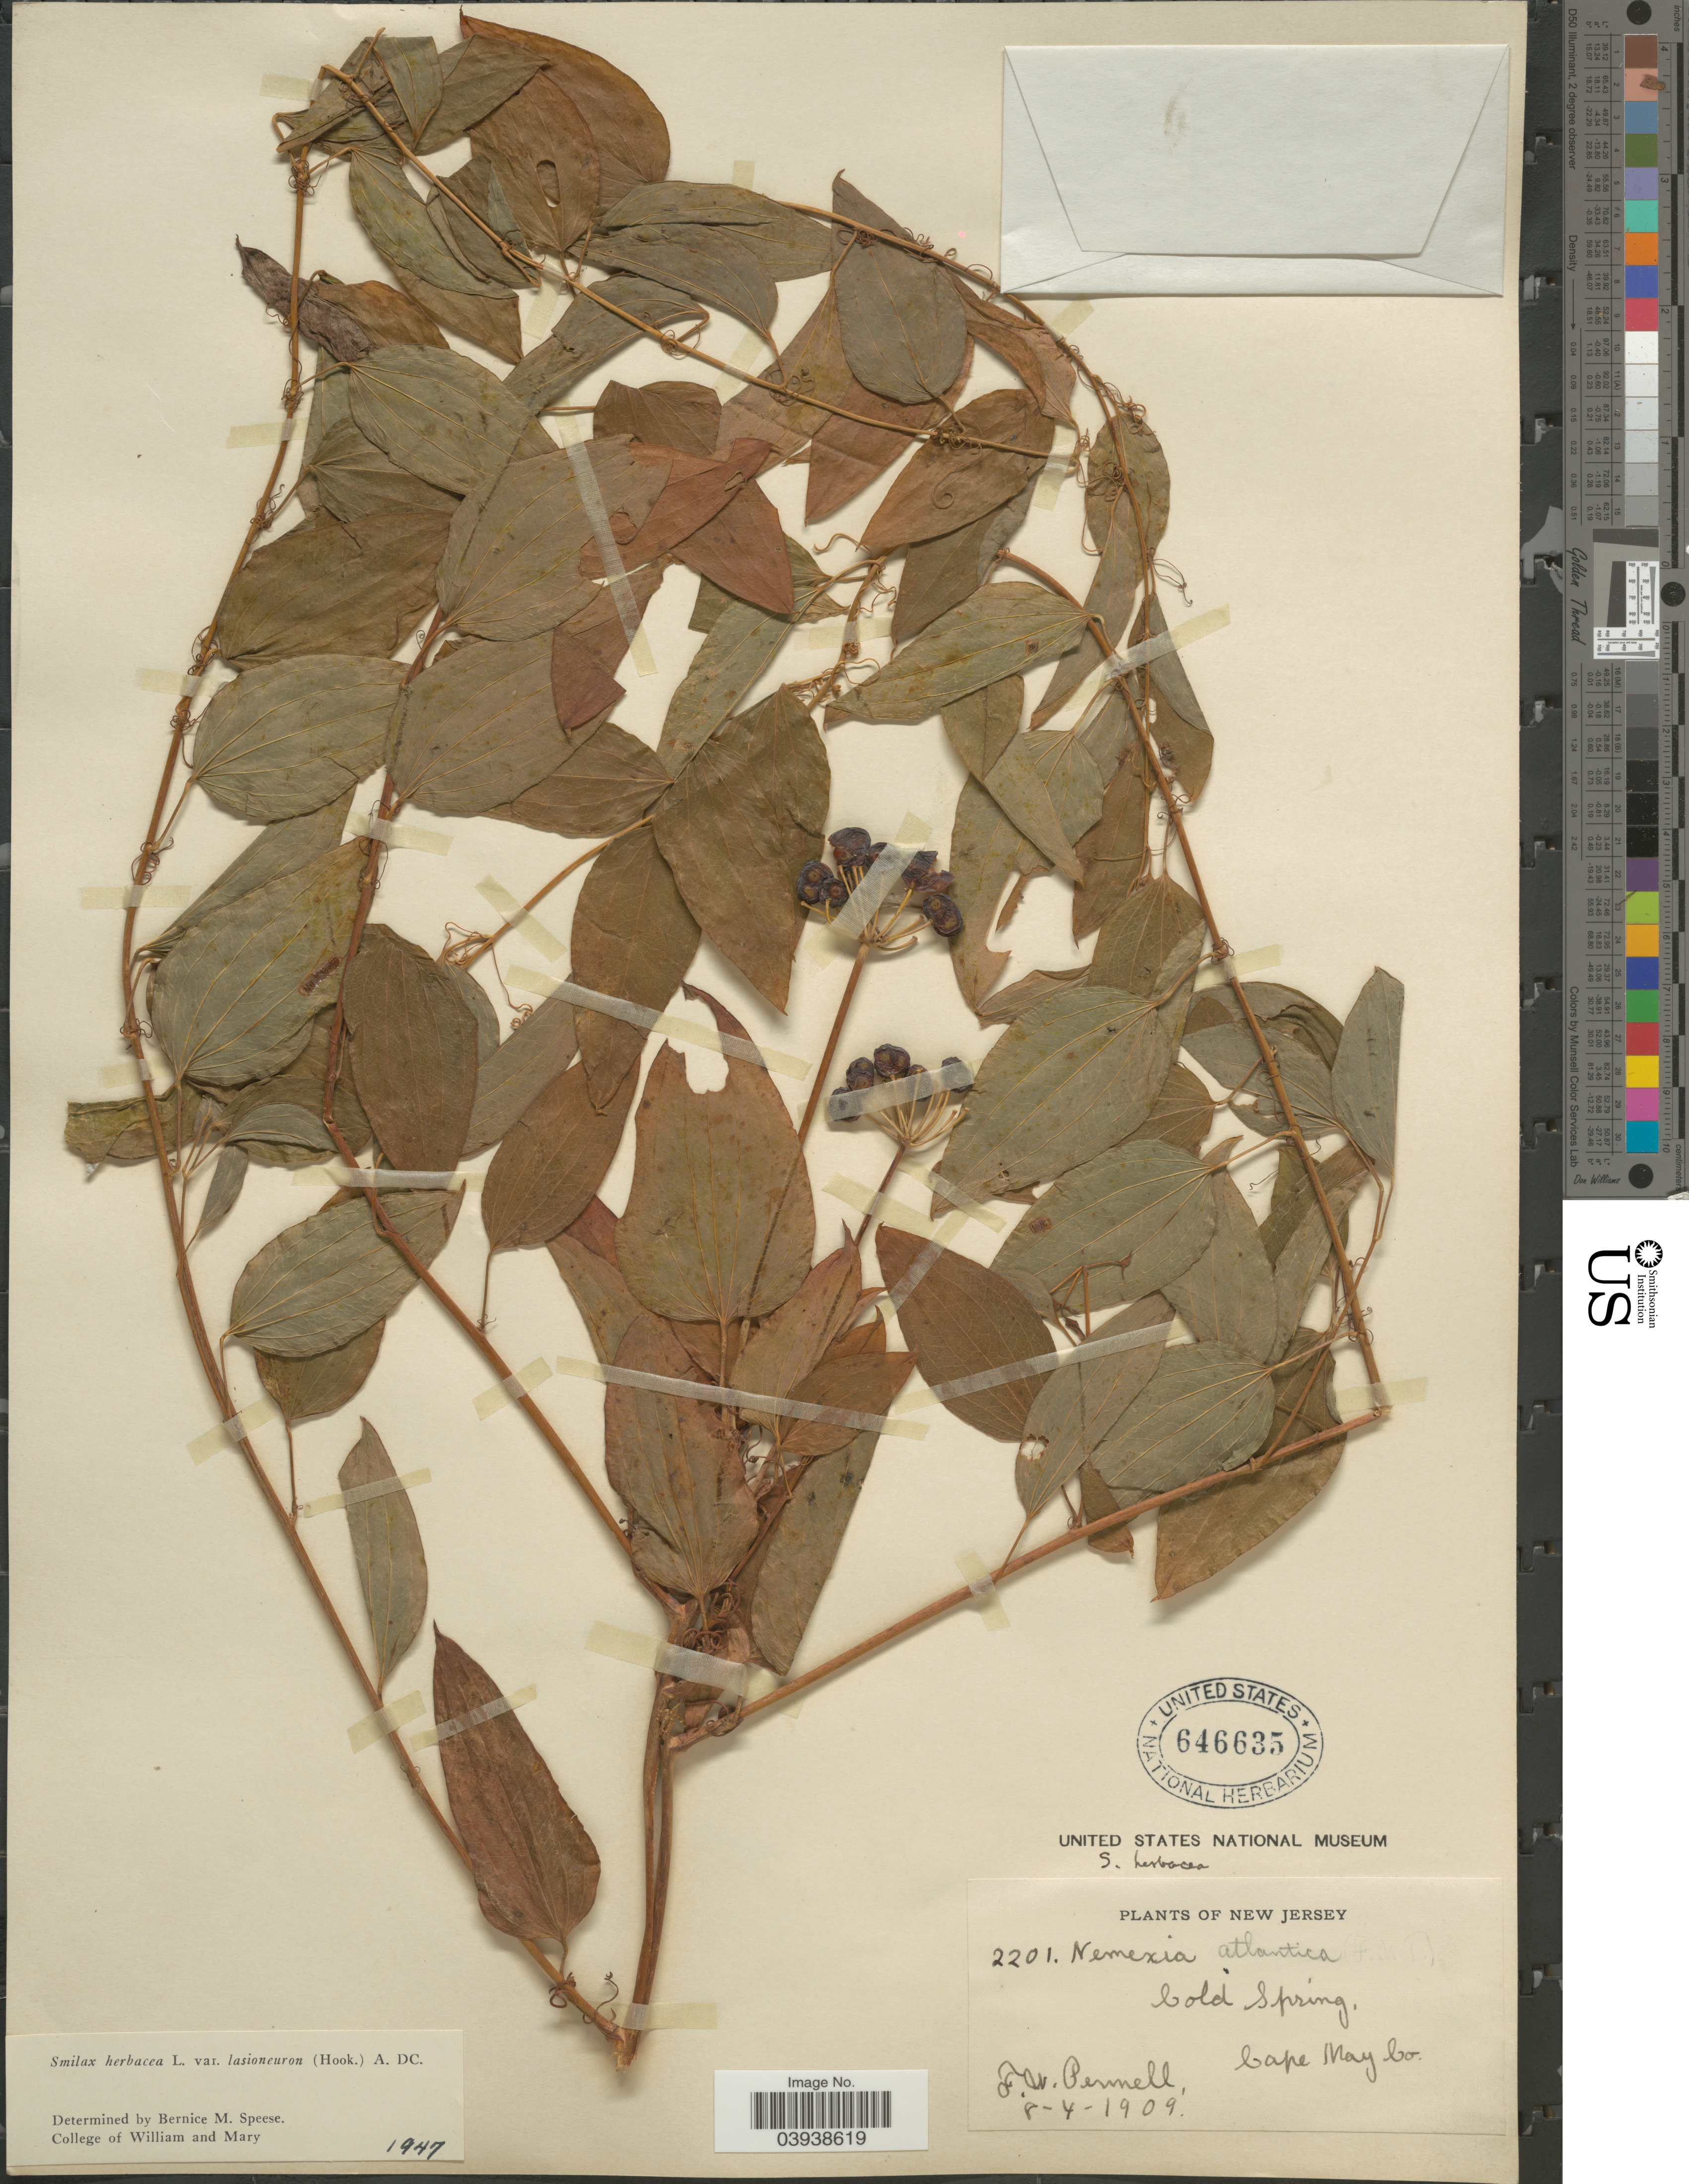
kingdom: Plantae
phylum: Tracheophyta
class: Liliopsida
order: Liliales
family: Smilacaceae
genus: Smilax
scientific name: Smilax herbacea var. lasioneuron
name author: (Hook.) A. DC.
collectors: F. W. Pennell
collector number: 2201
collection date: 1909-08-04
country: United States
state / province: New Jersey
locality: Cape May Co.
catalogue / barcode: US 646635